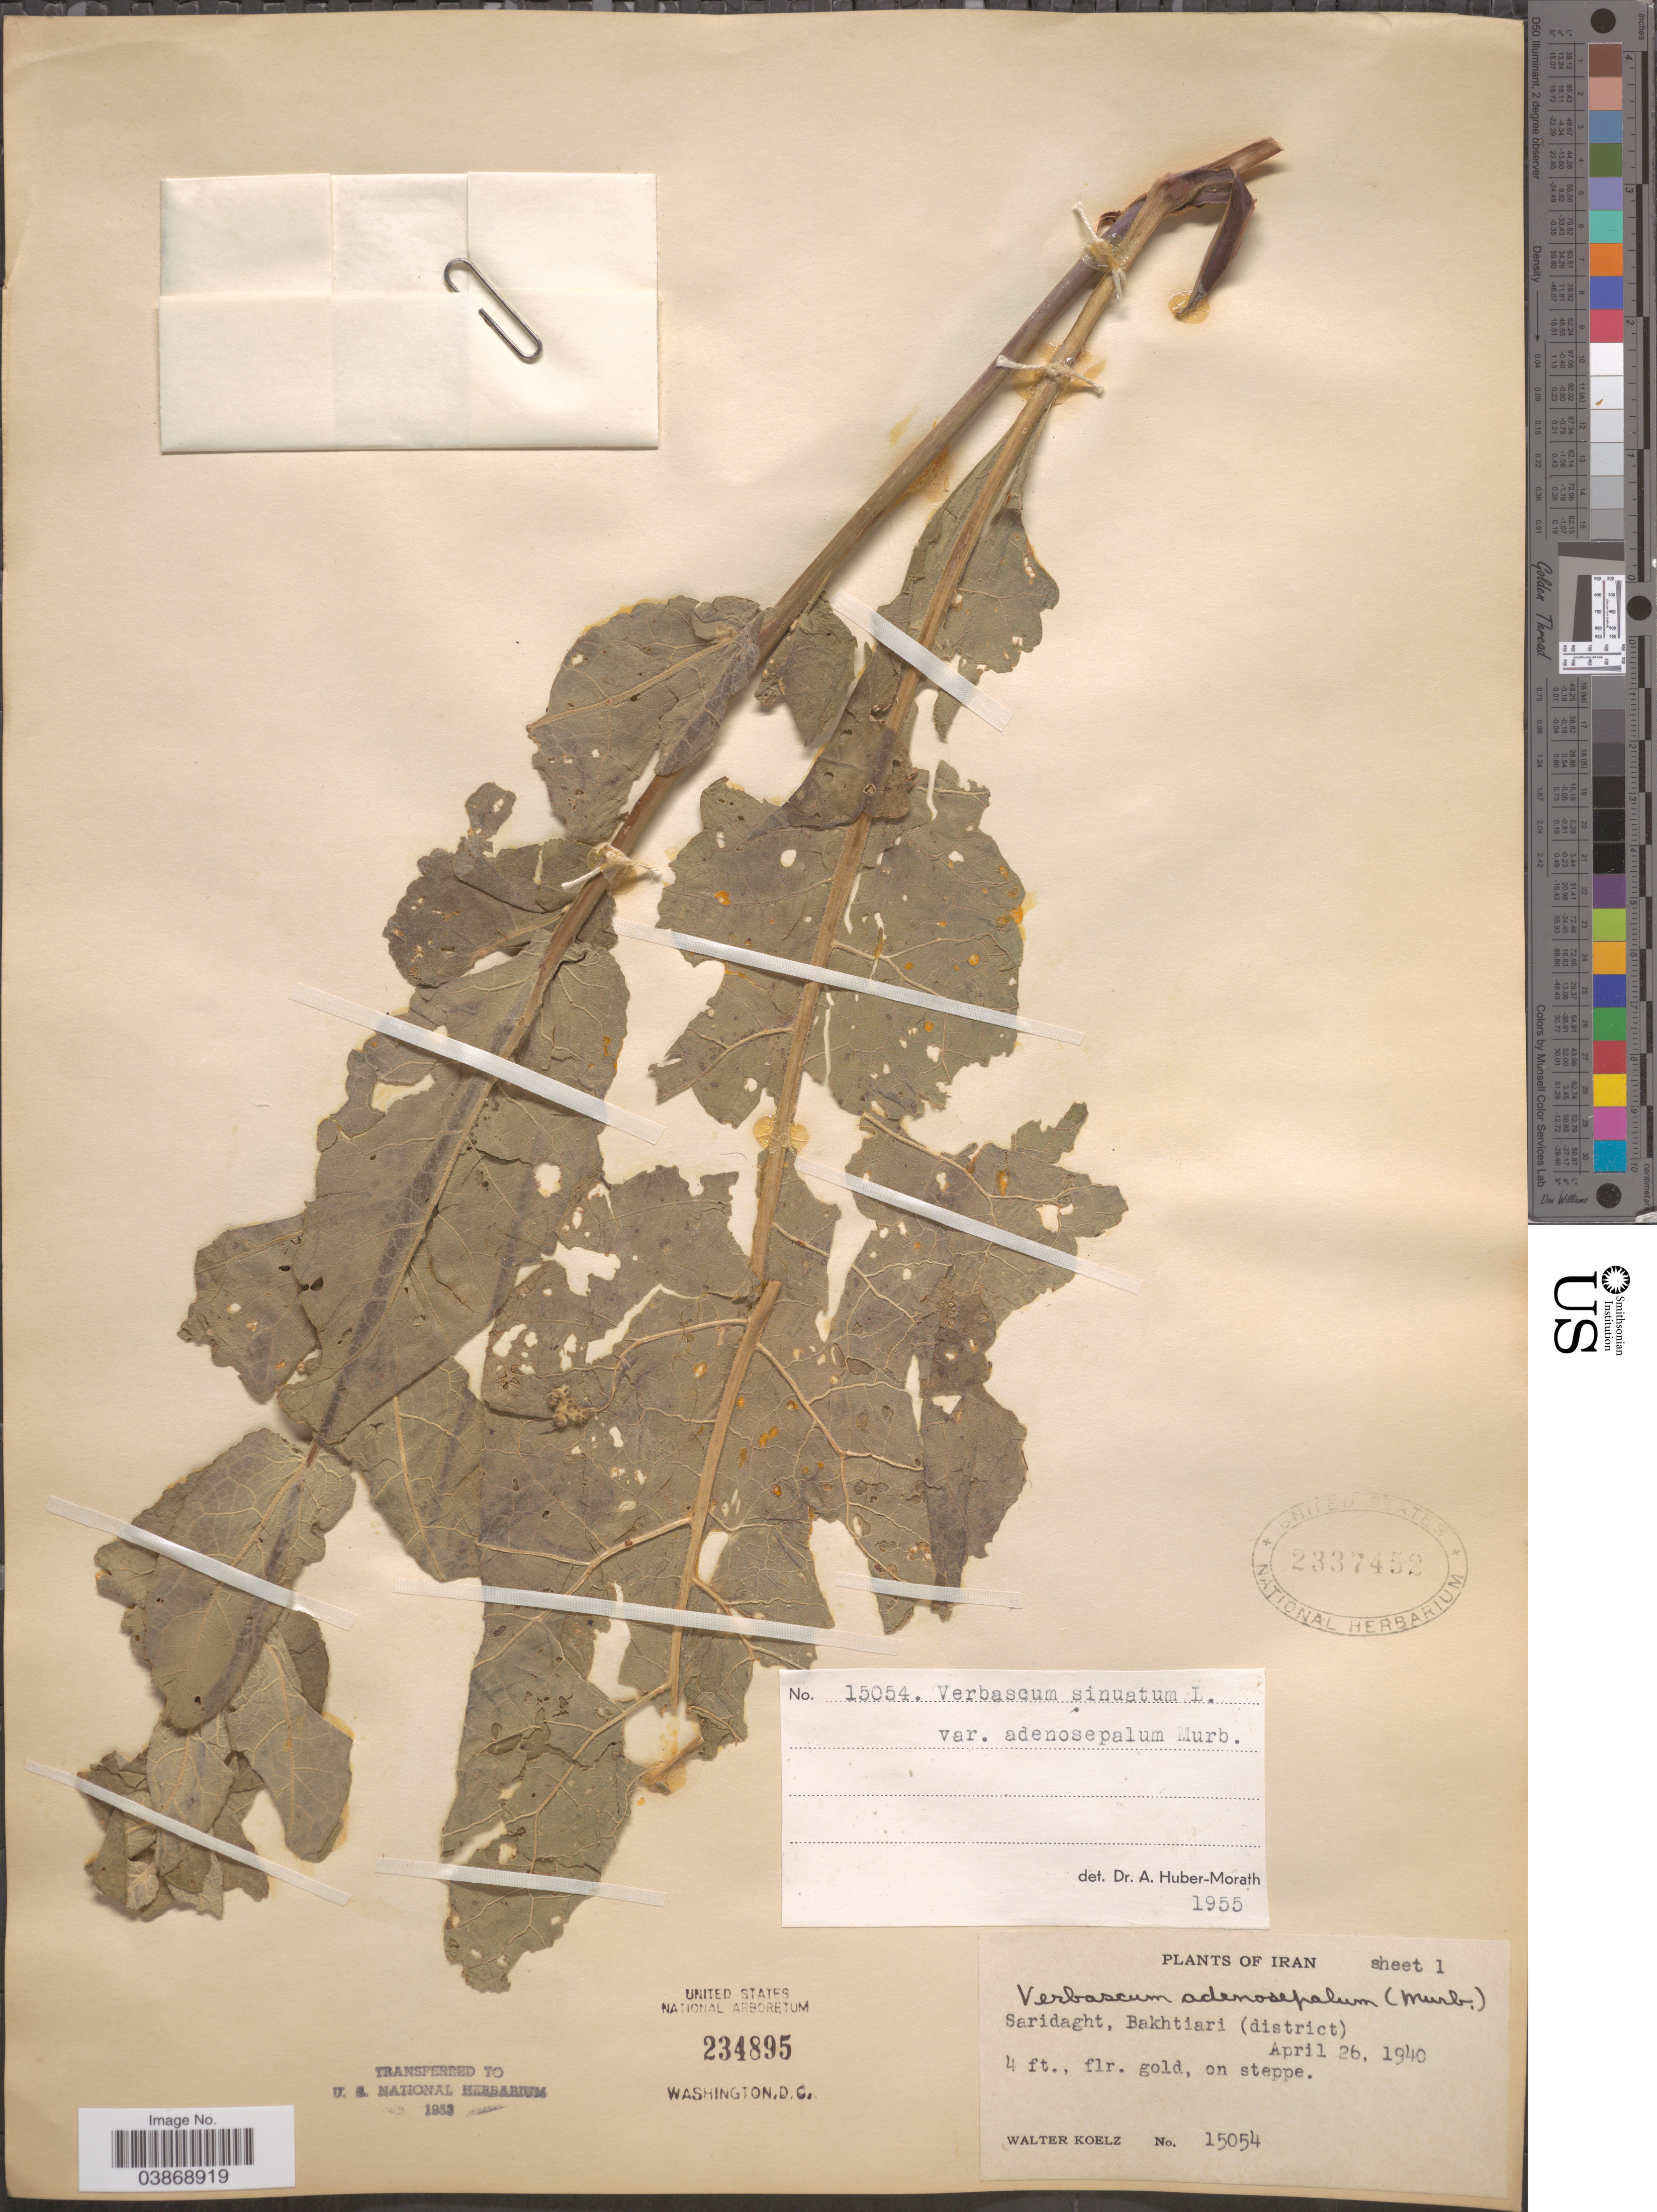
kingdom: Plantae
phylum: Tracheophyta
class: Magnoliopsida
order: Lamiales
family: Scrophulariaceae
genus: Verbascum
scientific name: Verbascum sinuatum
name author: L.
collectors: W. N. Koelz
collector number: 15054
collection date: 1940-04-26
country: Iran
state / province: Chahar Mahaal and Bakhtiari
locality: Saridaght, Bakhtiari (district).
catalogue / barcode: US 2337452